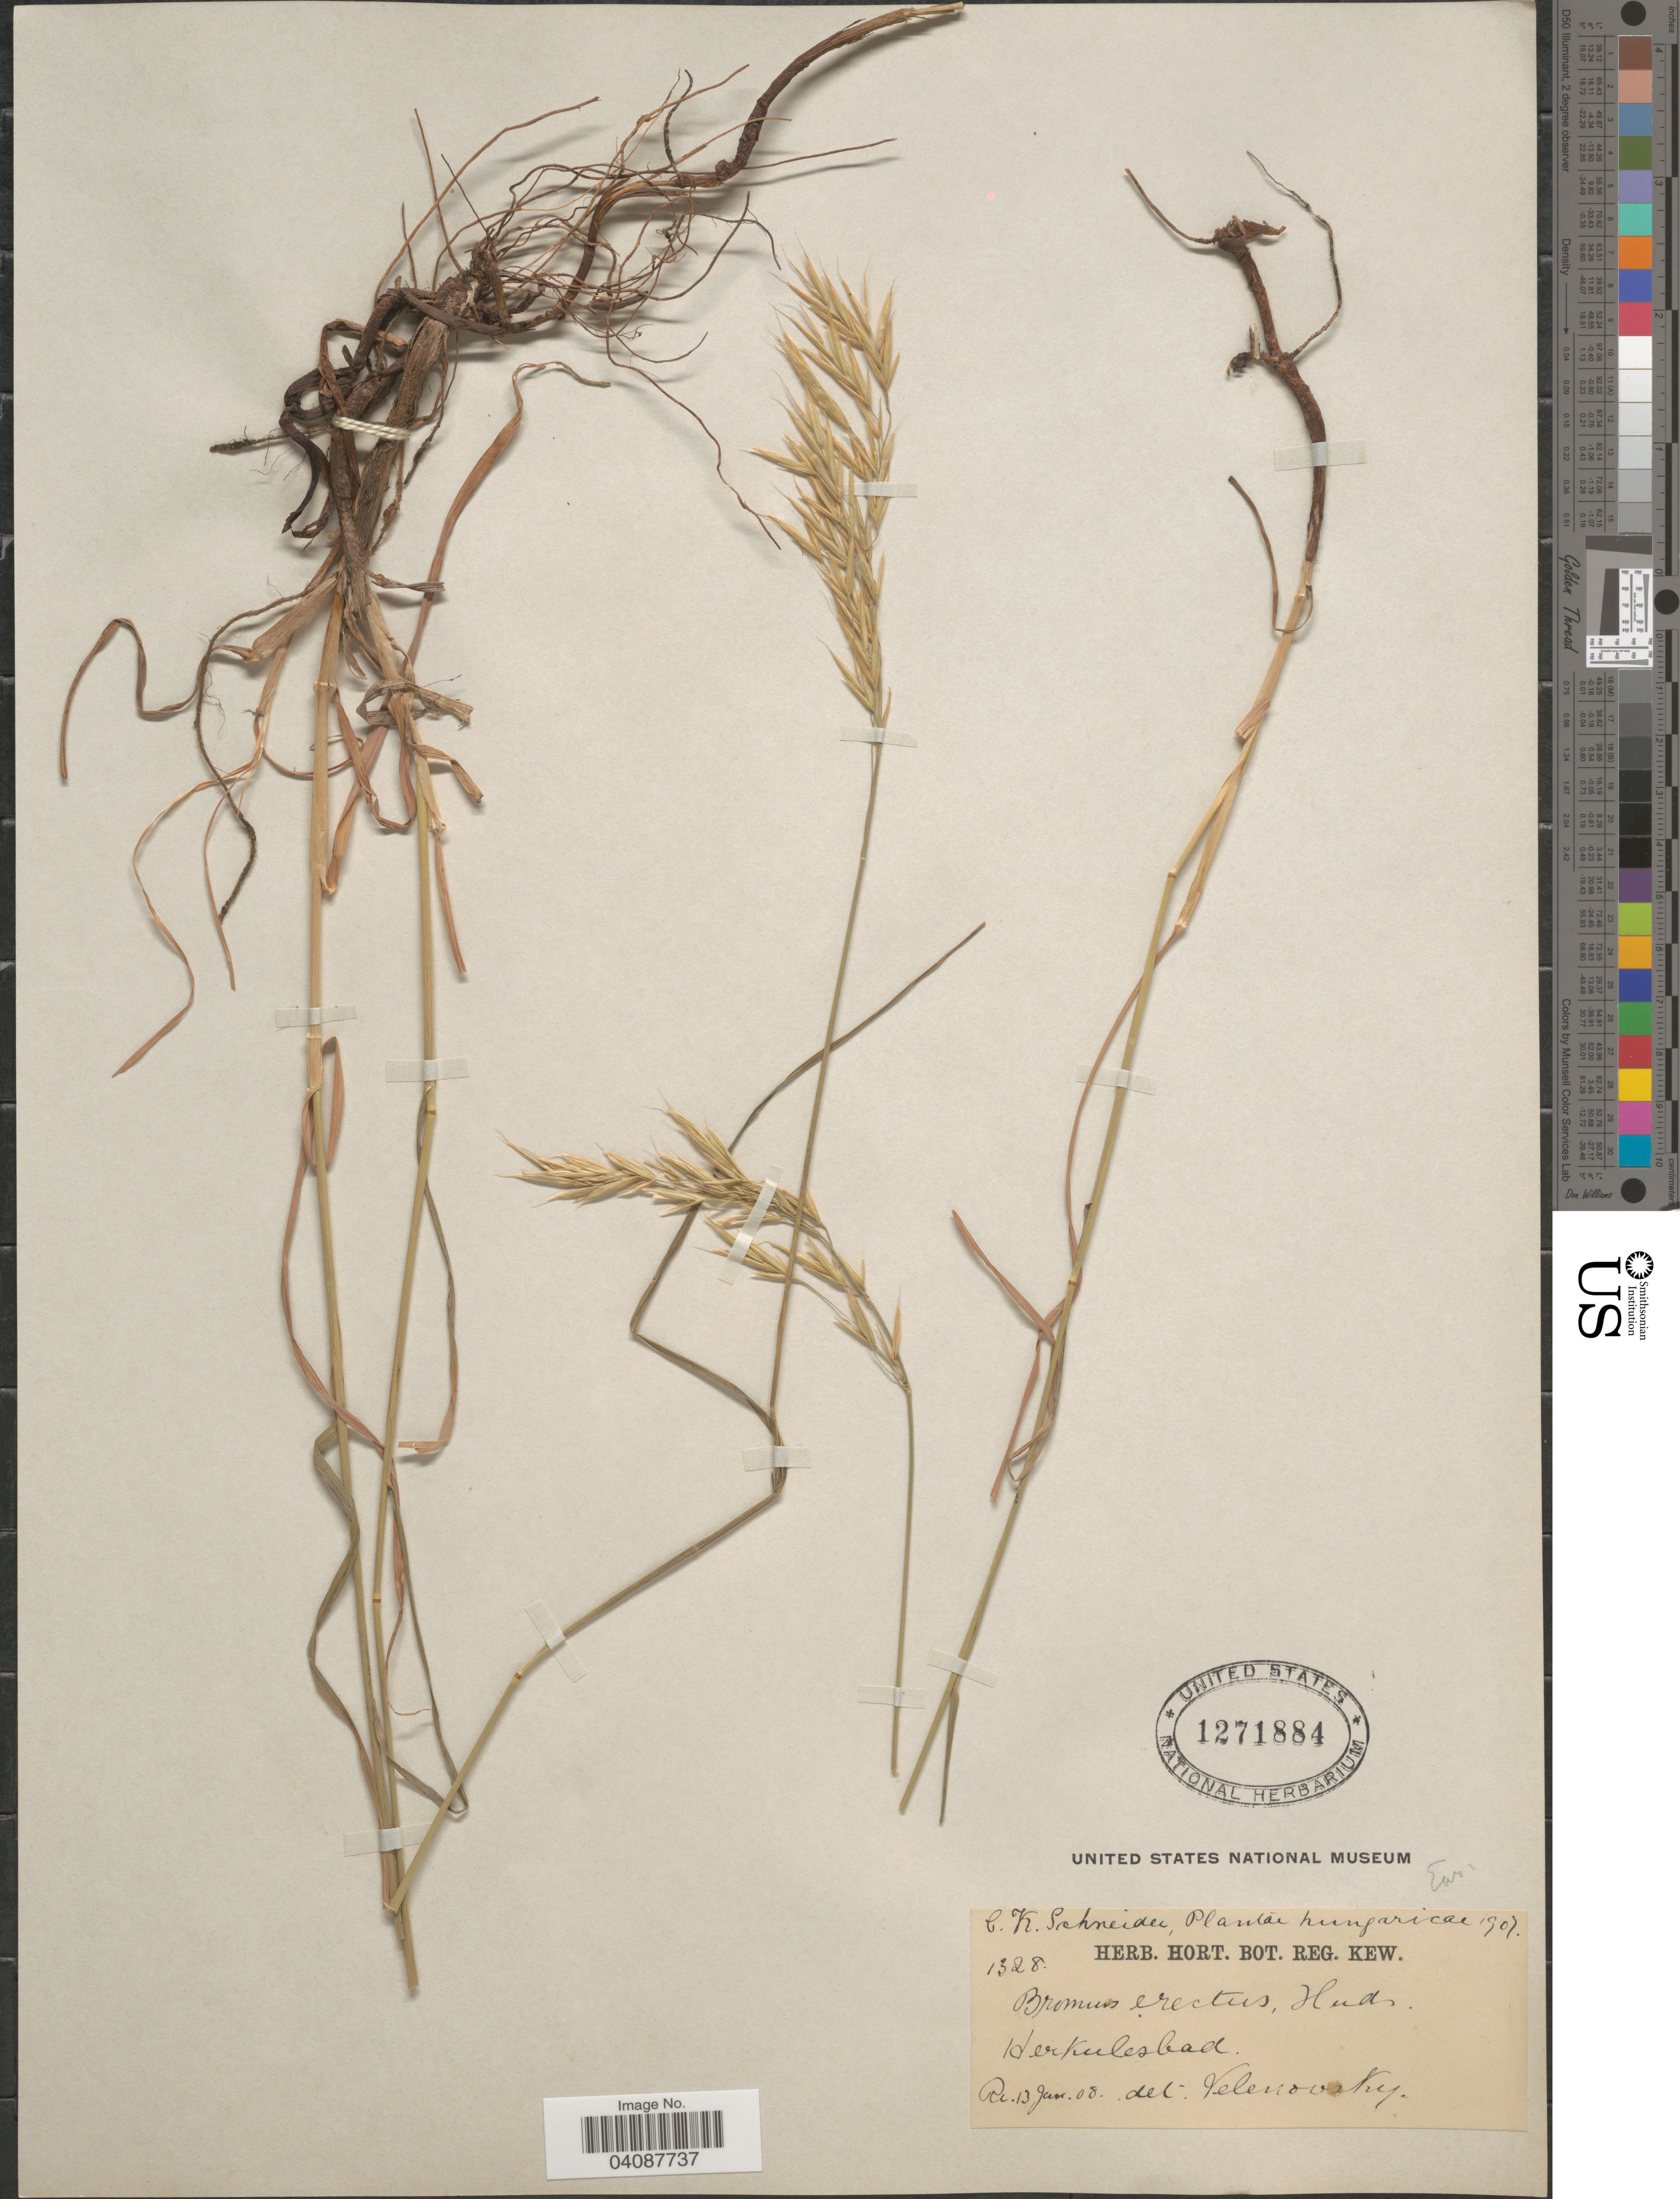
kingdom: Plantae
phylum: Tracheophyta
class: Liliopsida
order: Poales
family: Poaceae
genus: Bromus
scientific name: Bromus erectus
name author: Huds.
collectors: C. K. Schneider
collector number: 1328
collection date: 1907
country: Hungary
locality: Hungaricae. Herkulesbad.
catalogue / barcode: US 1271884